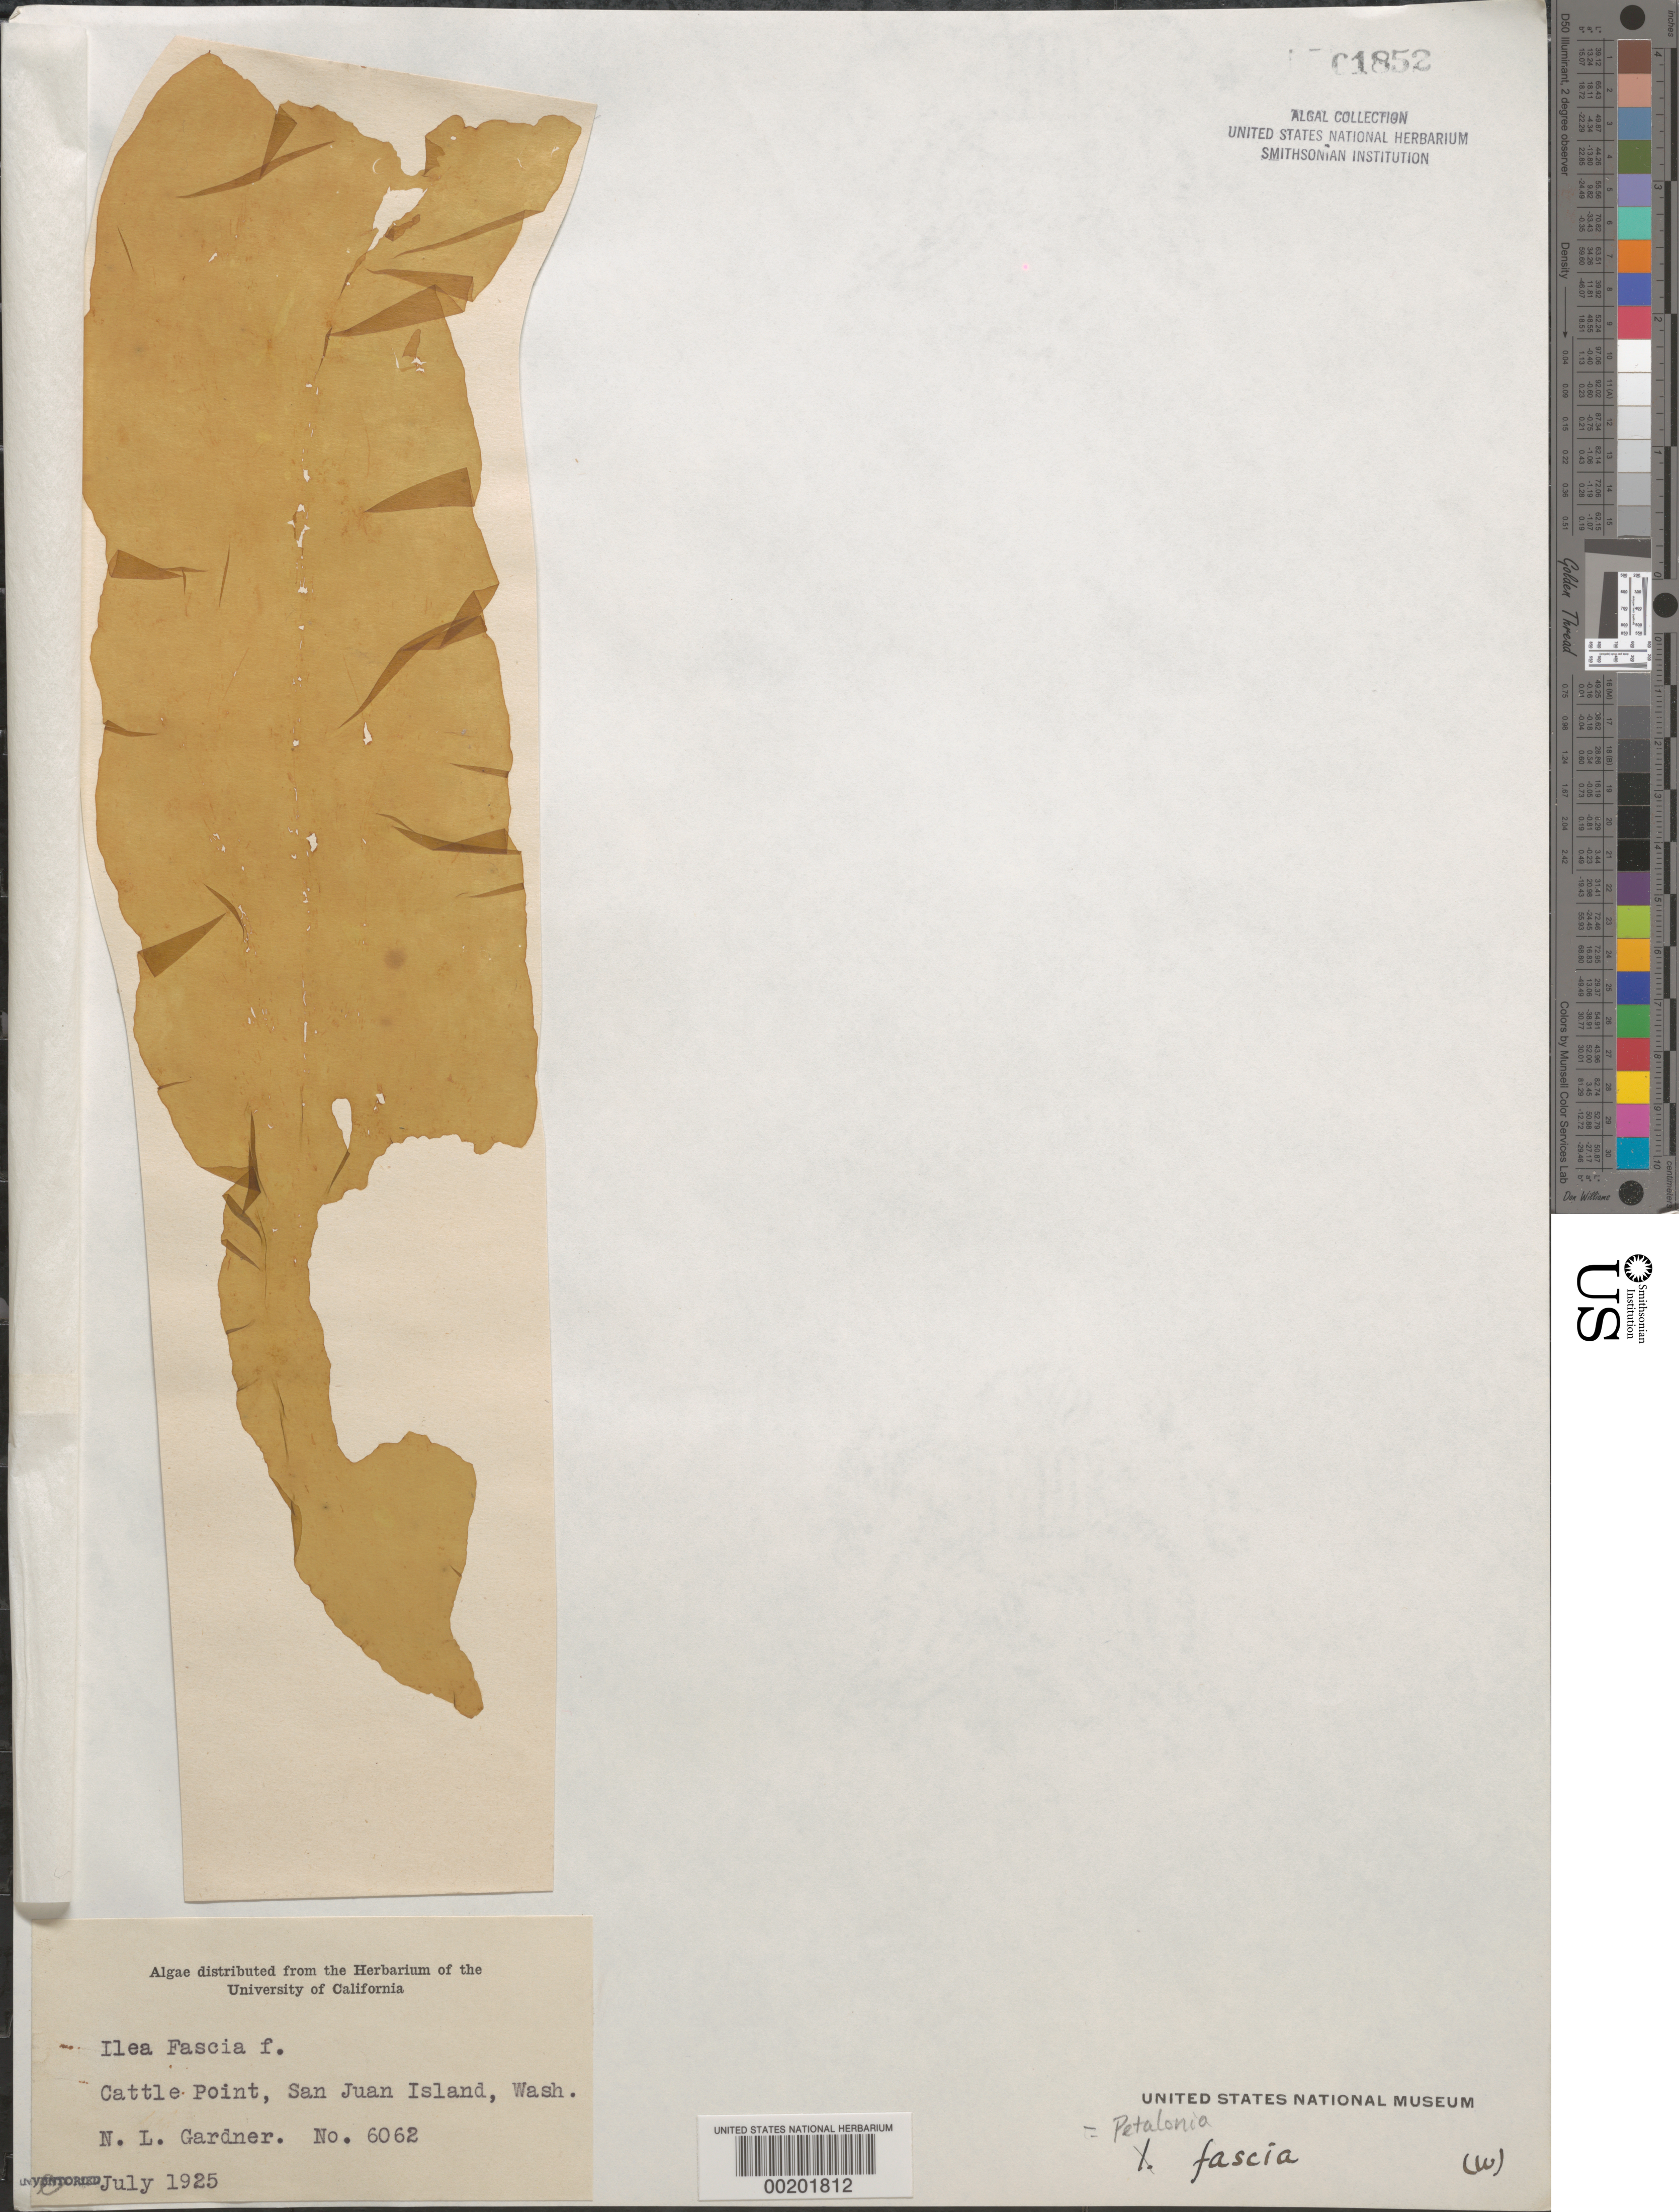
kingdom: Chromista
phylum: Ochrophyta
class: Phaeophyceae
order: Scytosiphonales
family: Scytosiphonaceae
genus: Petalonia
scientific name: Petalonia fascia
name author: (O.F. Müller) Kuntze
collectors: N. Gardner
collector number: NLG 6062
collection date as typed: Jul 1925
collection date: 1925-07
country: United States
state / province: Washington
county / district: San Juan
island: San Juan Island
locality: Cattle Point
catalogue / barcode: US 1852